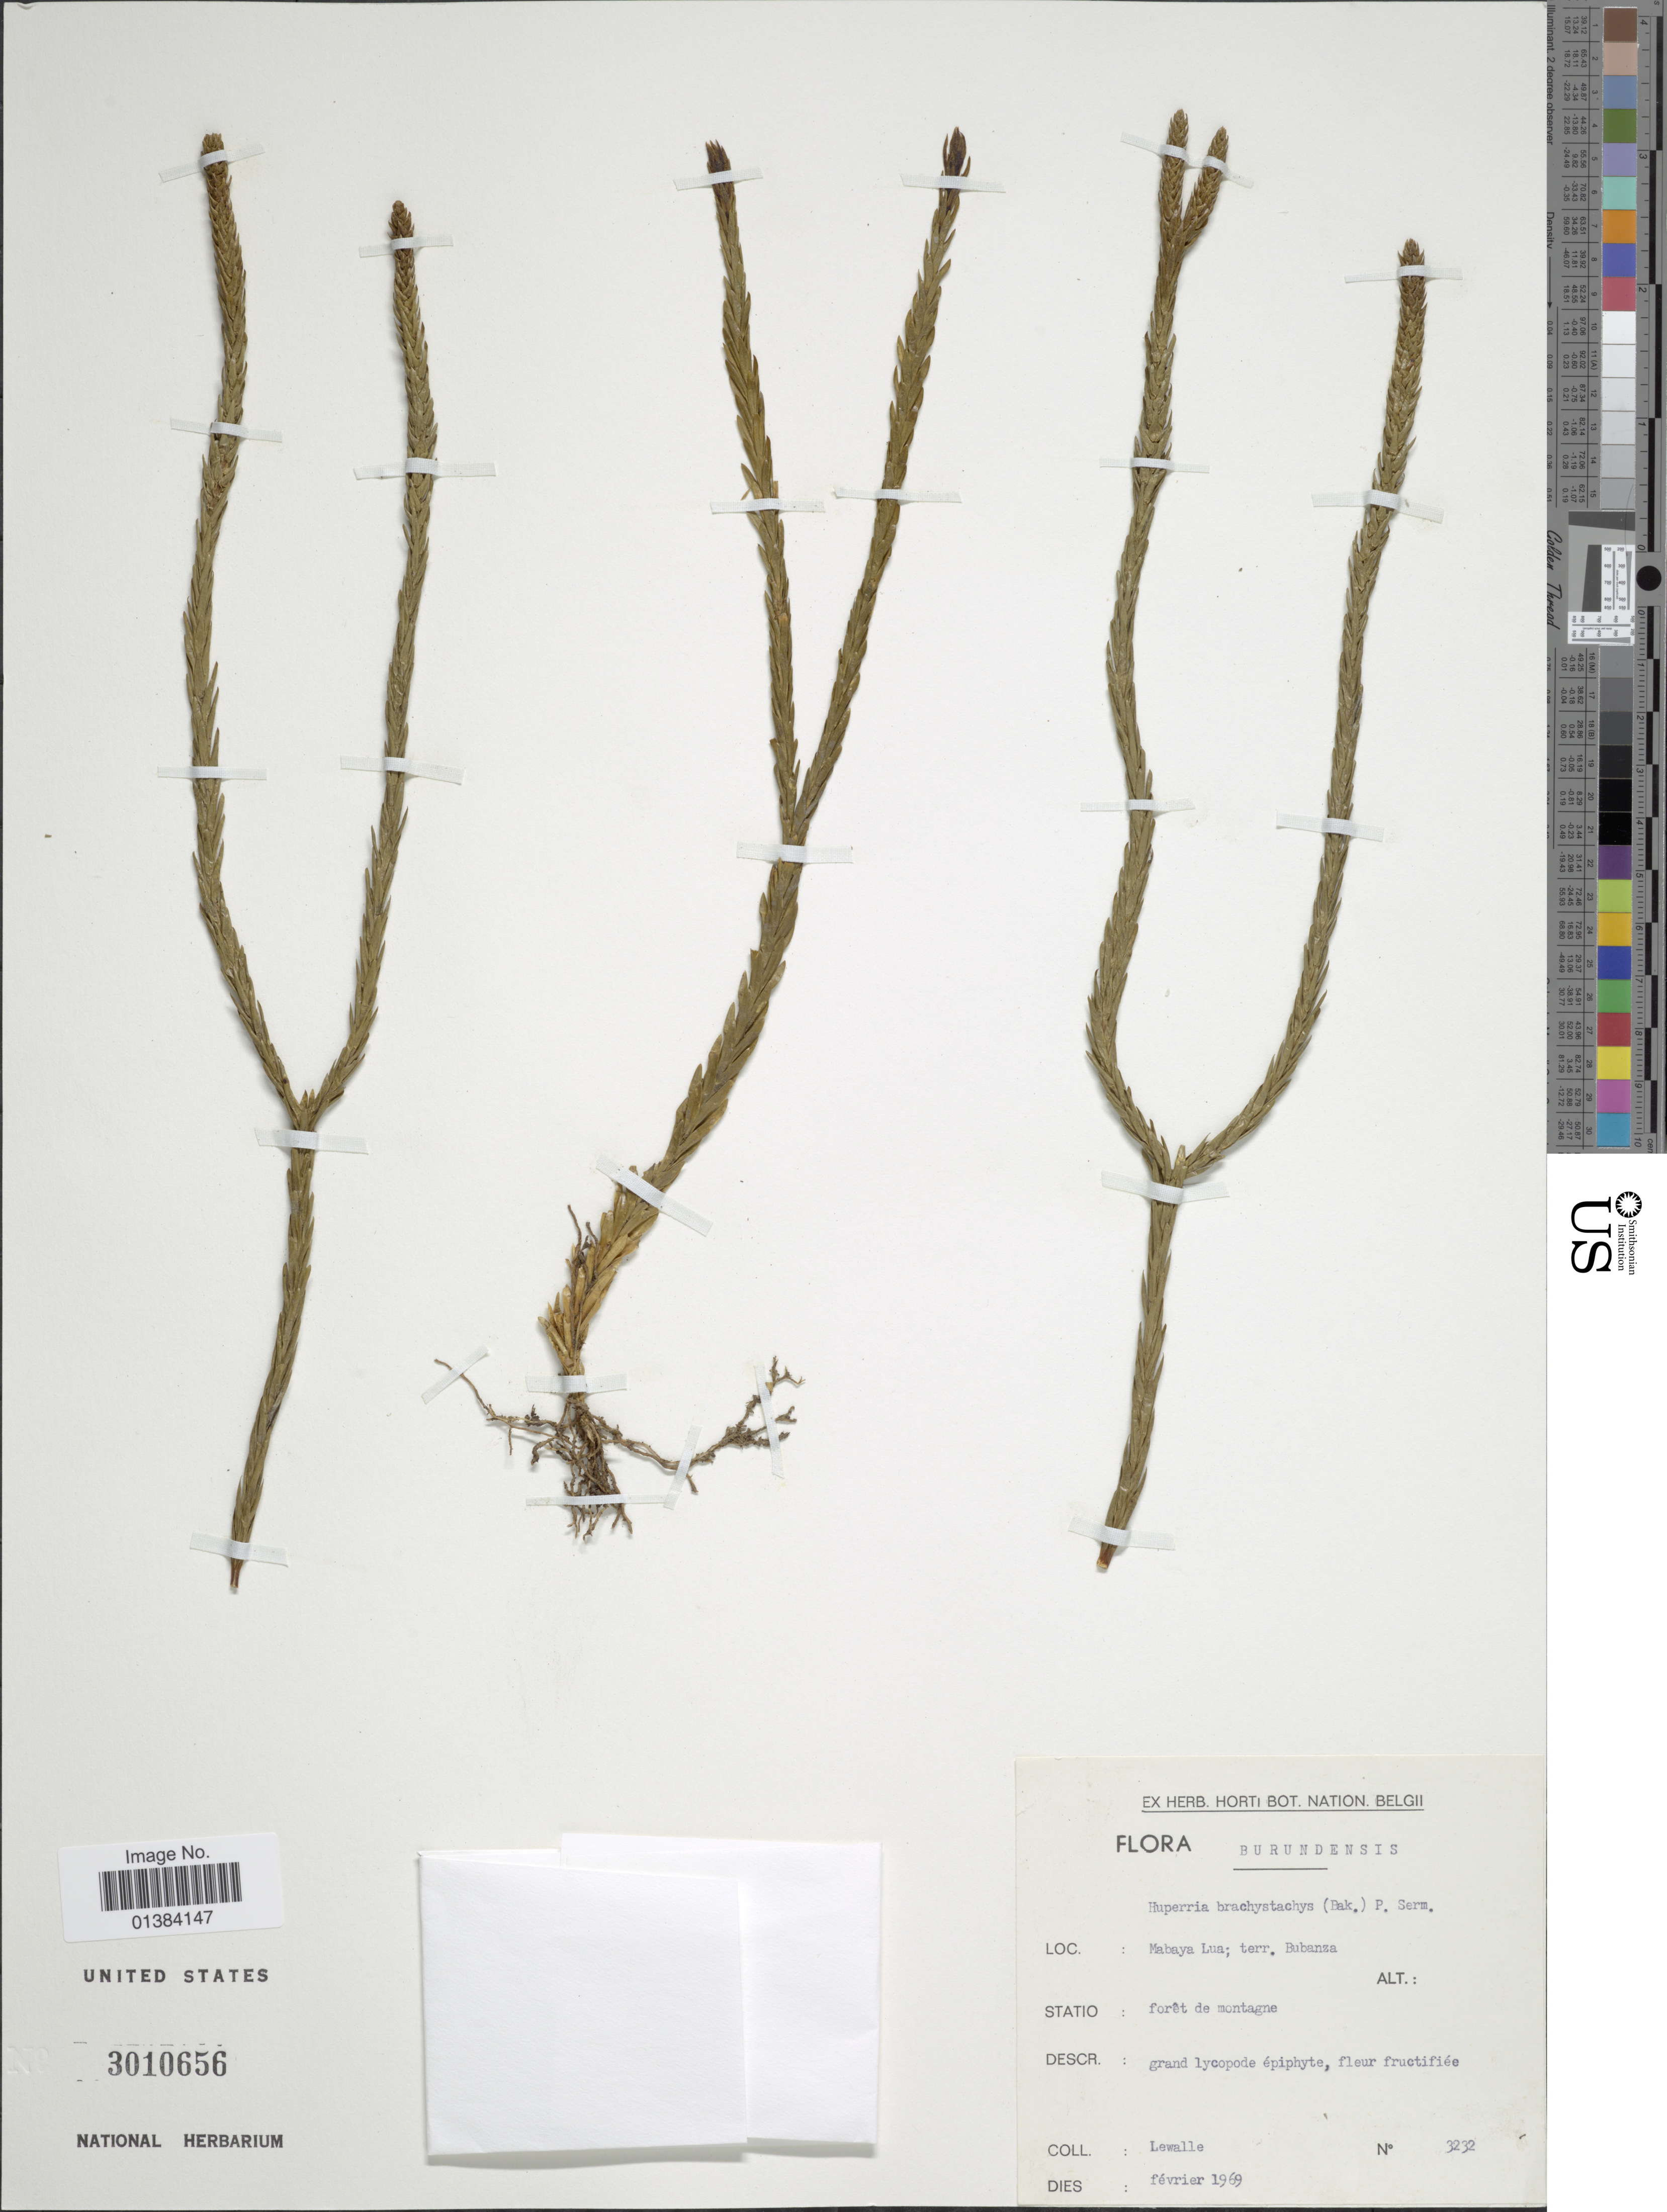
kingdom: Plantae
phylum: Tracheophyta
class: Lycopodiopsida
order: Lycopodiales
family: Lycopodiaceae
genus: Phlegmariurus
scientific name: Phlegmariurus gnidioides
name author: (L. f.) A. R. Field & Bostock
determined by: Field, A. R.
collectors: Lewalle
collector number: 3232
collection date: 1969-02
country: Burundi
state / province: Bubanza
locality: Mabaya Lua.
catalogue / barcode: US 3010656